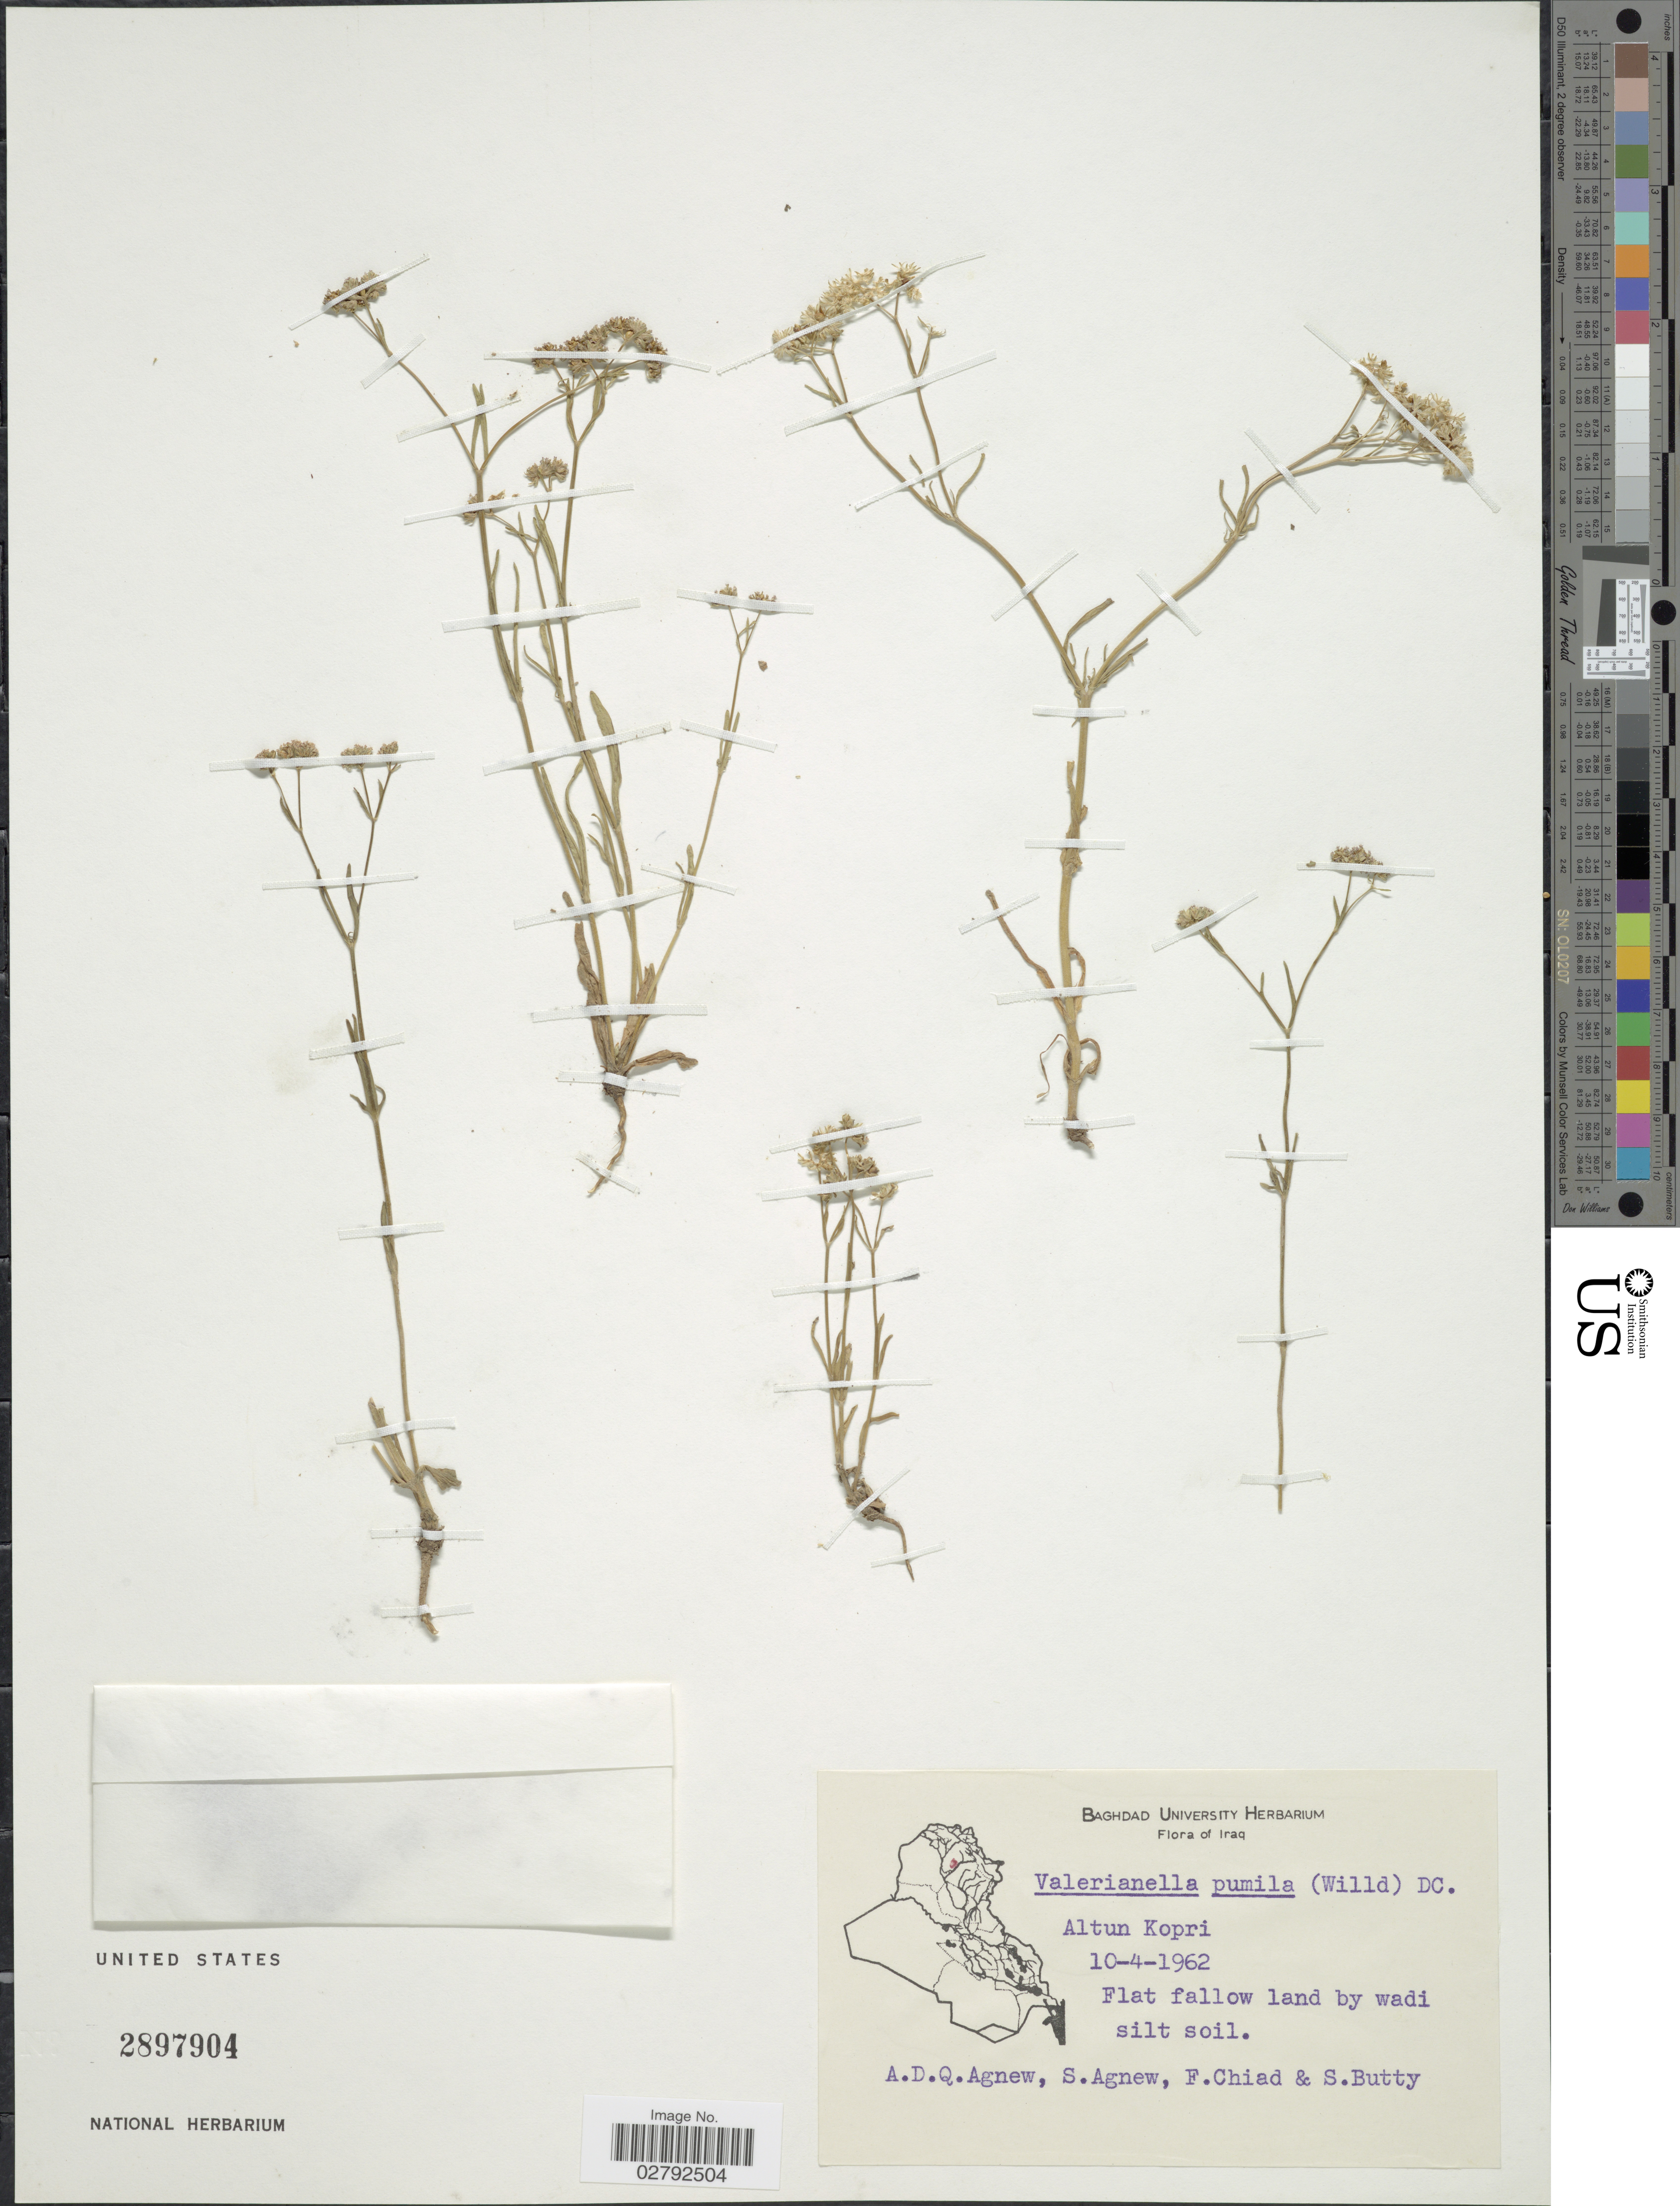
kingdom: Plantae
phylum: Tracheophyta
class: Magnoliopsida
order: Dipsacales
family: Caprifoliaceae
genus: Valerianella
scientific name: Valerianella pumila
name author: (L.) DC.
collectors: A. D. Agnew, S. Agnew, F. Chiad & S. Butty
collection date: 1962-04-10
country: Iraq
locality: Altun Kopri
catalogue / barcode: US 2897904